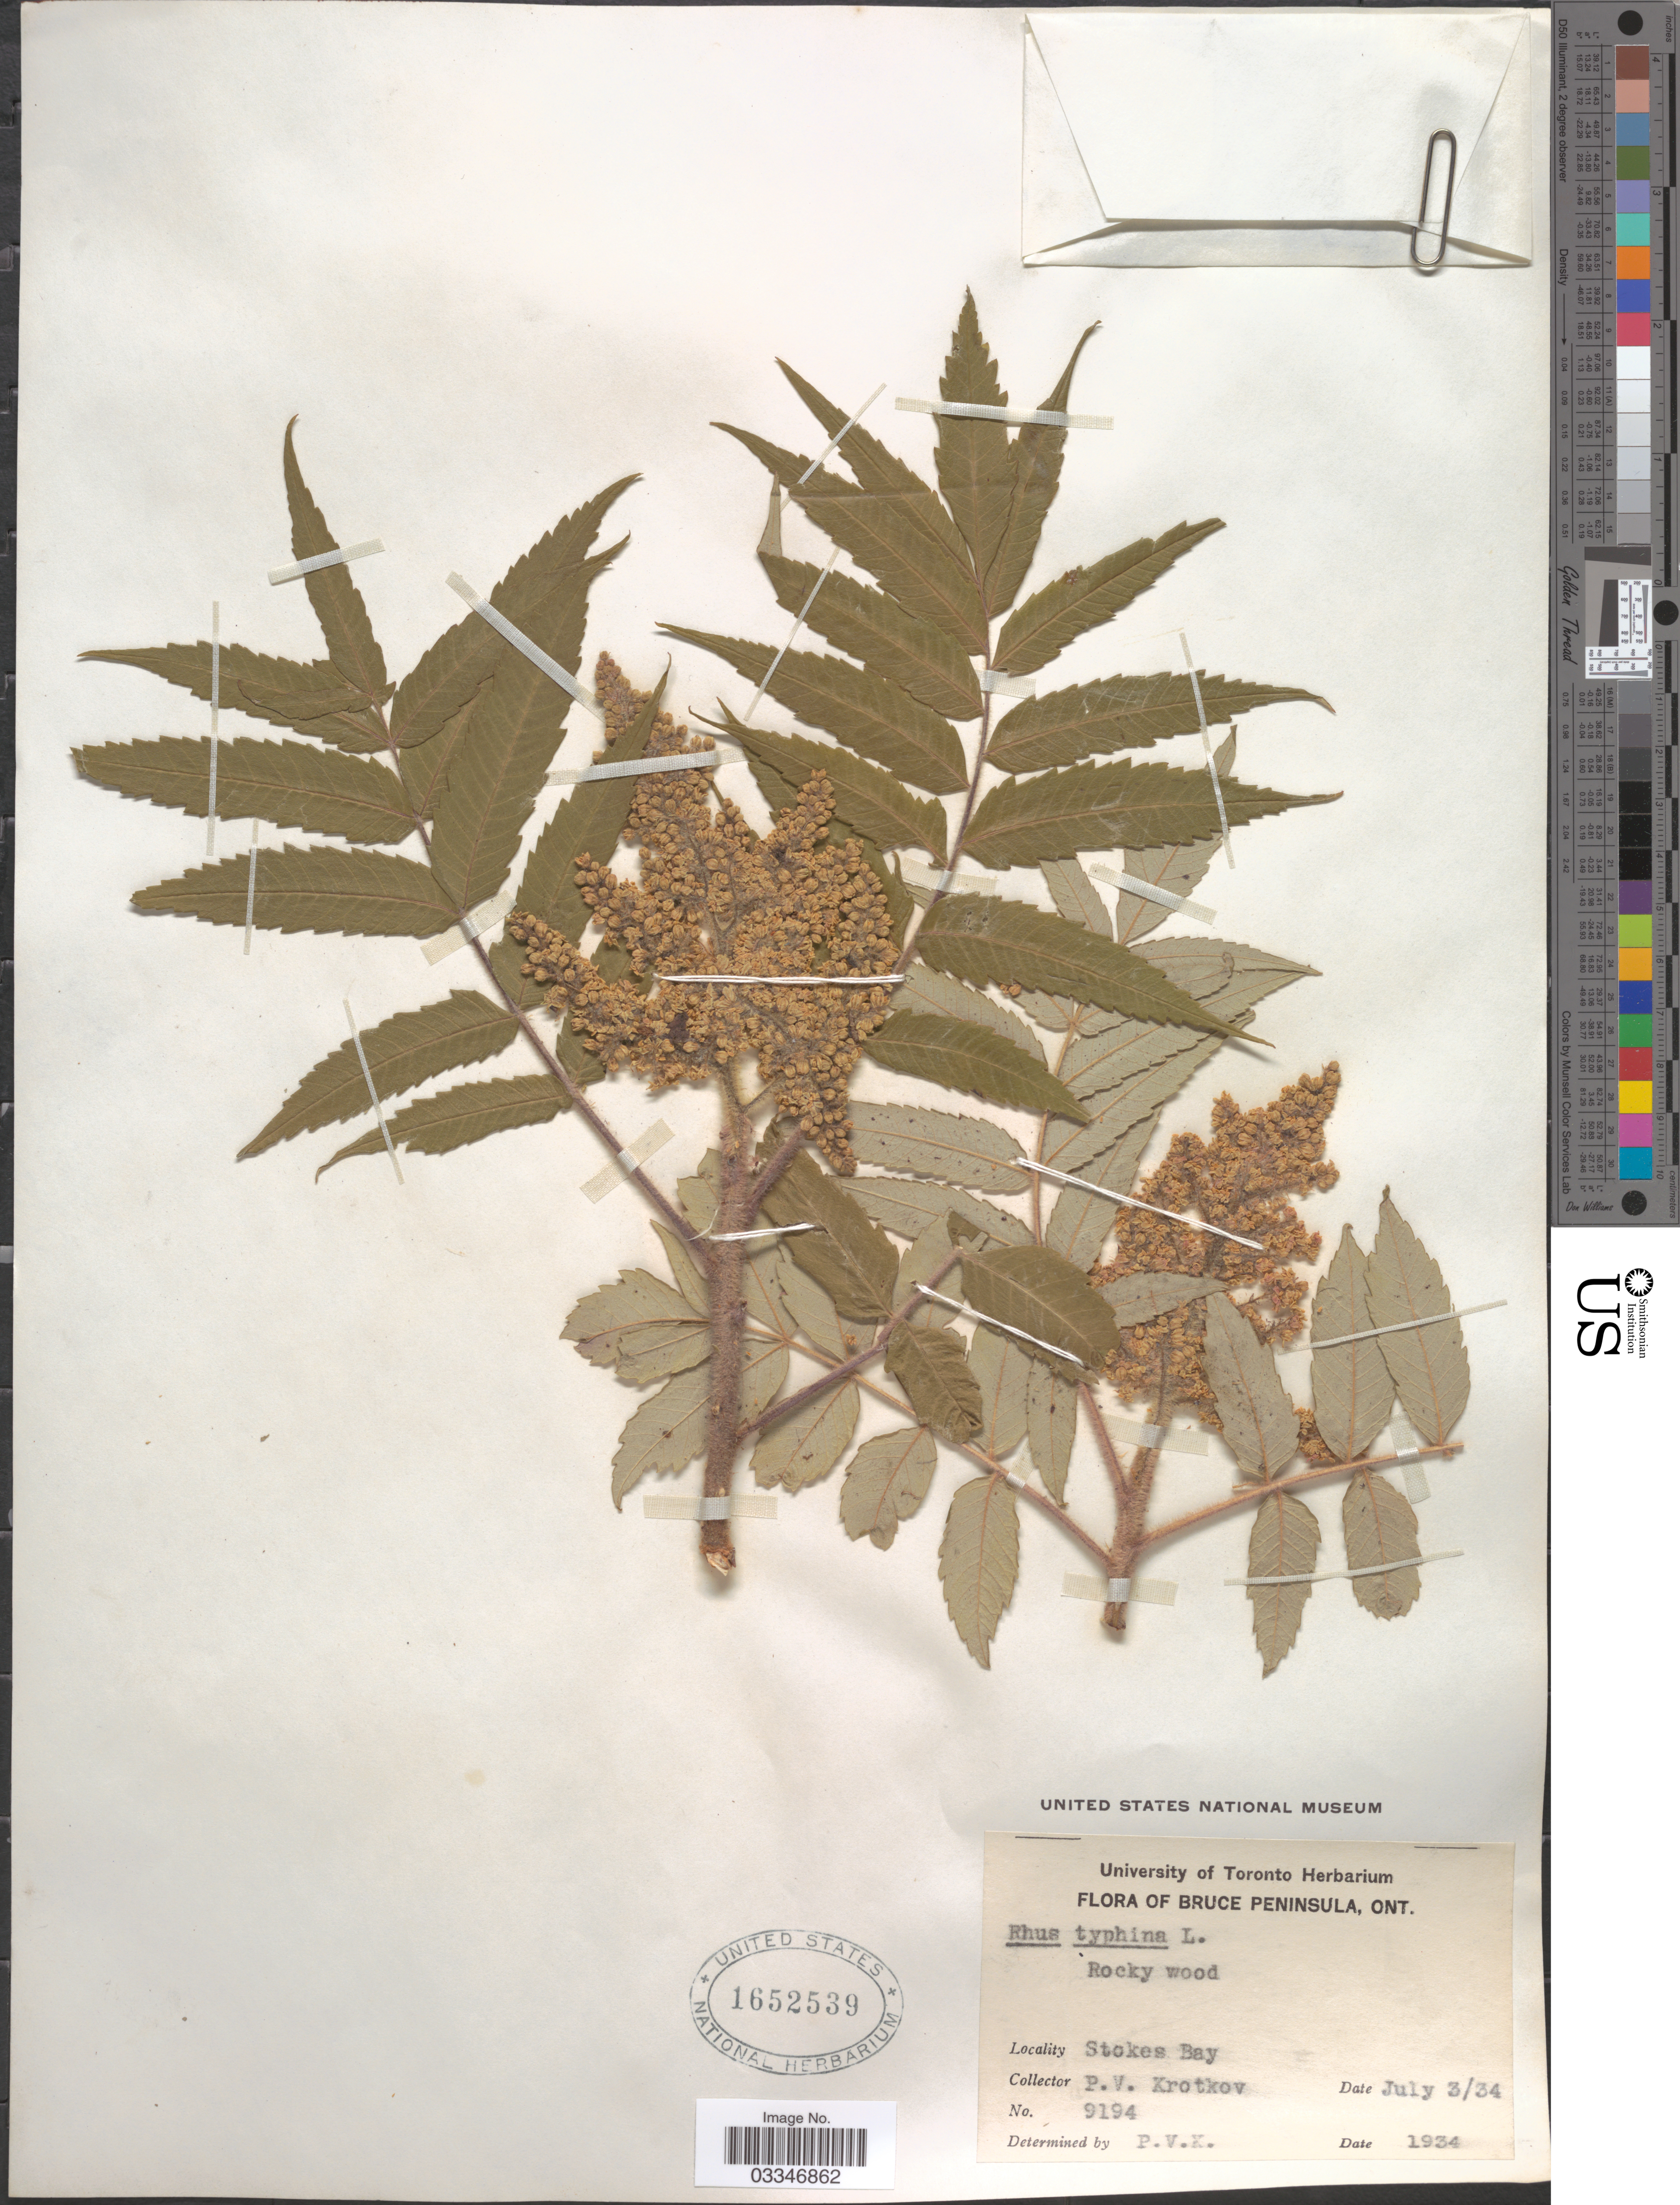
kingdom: Plantae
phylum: Tracheophyta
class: Magnoliopsida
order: Sapindales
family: Anacardiaceae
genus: Rhus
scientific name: Rhus typhina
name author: L.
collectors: P. V. Krotkov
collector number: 9194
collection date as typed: Transcribed d/m/y: 3/7/34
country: Canada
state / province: Ontario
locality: Bruce Peninsula. Stokes Bay.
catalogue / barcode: US 1652539